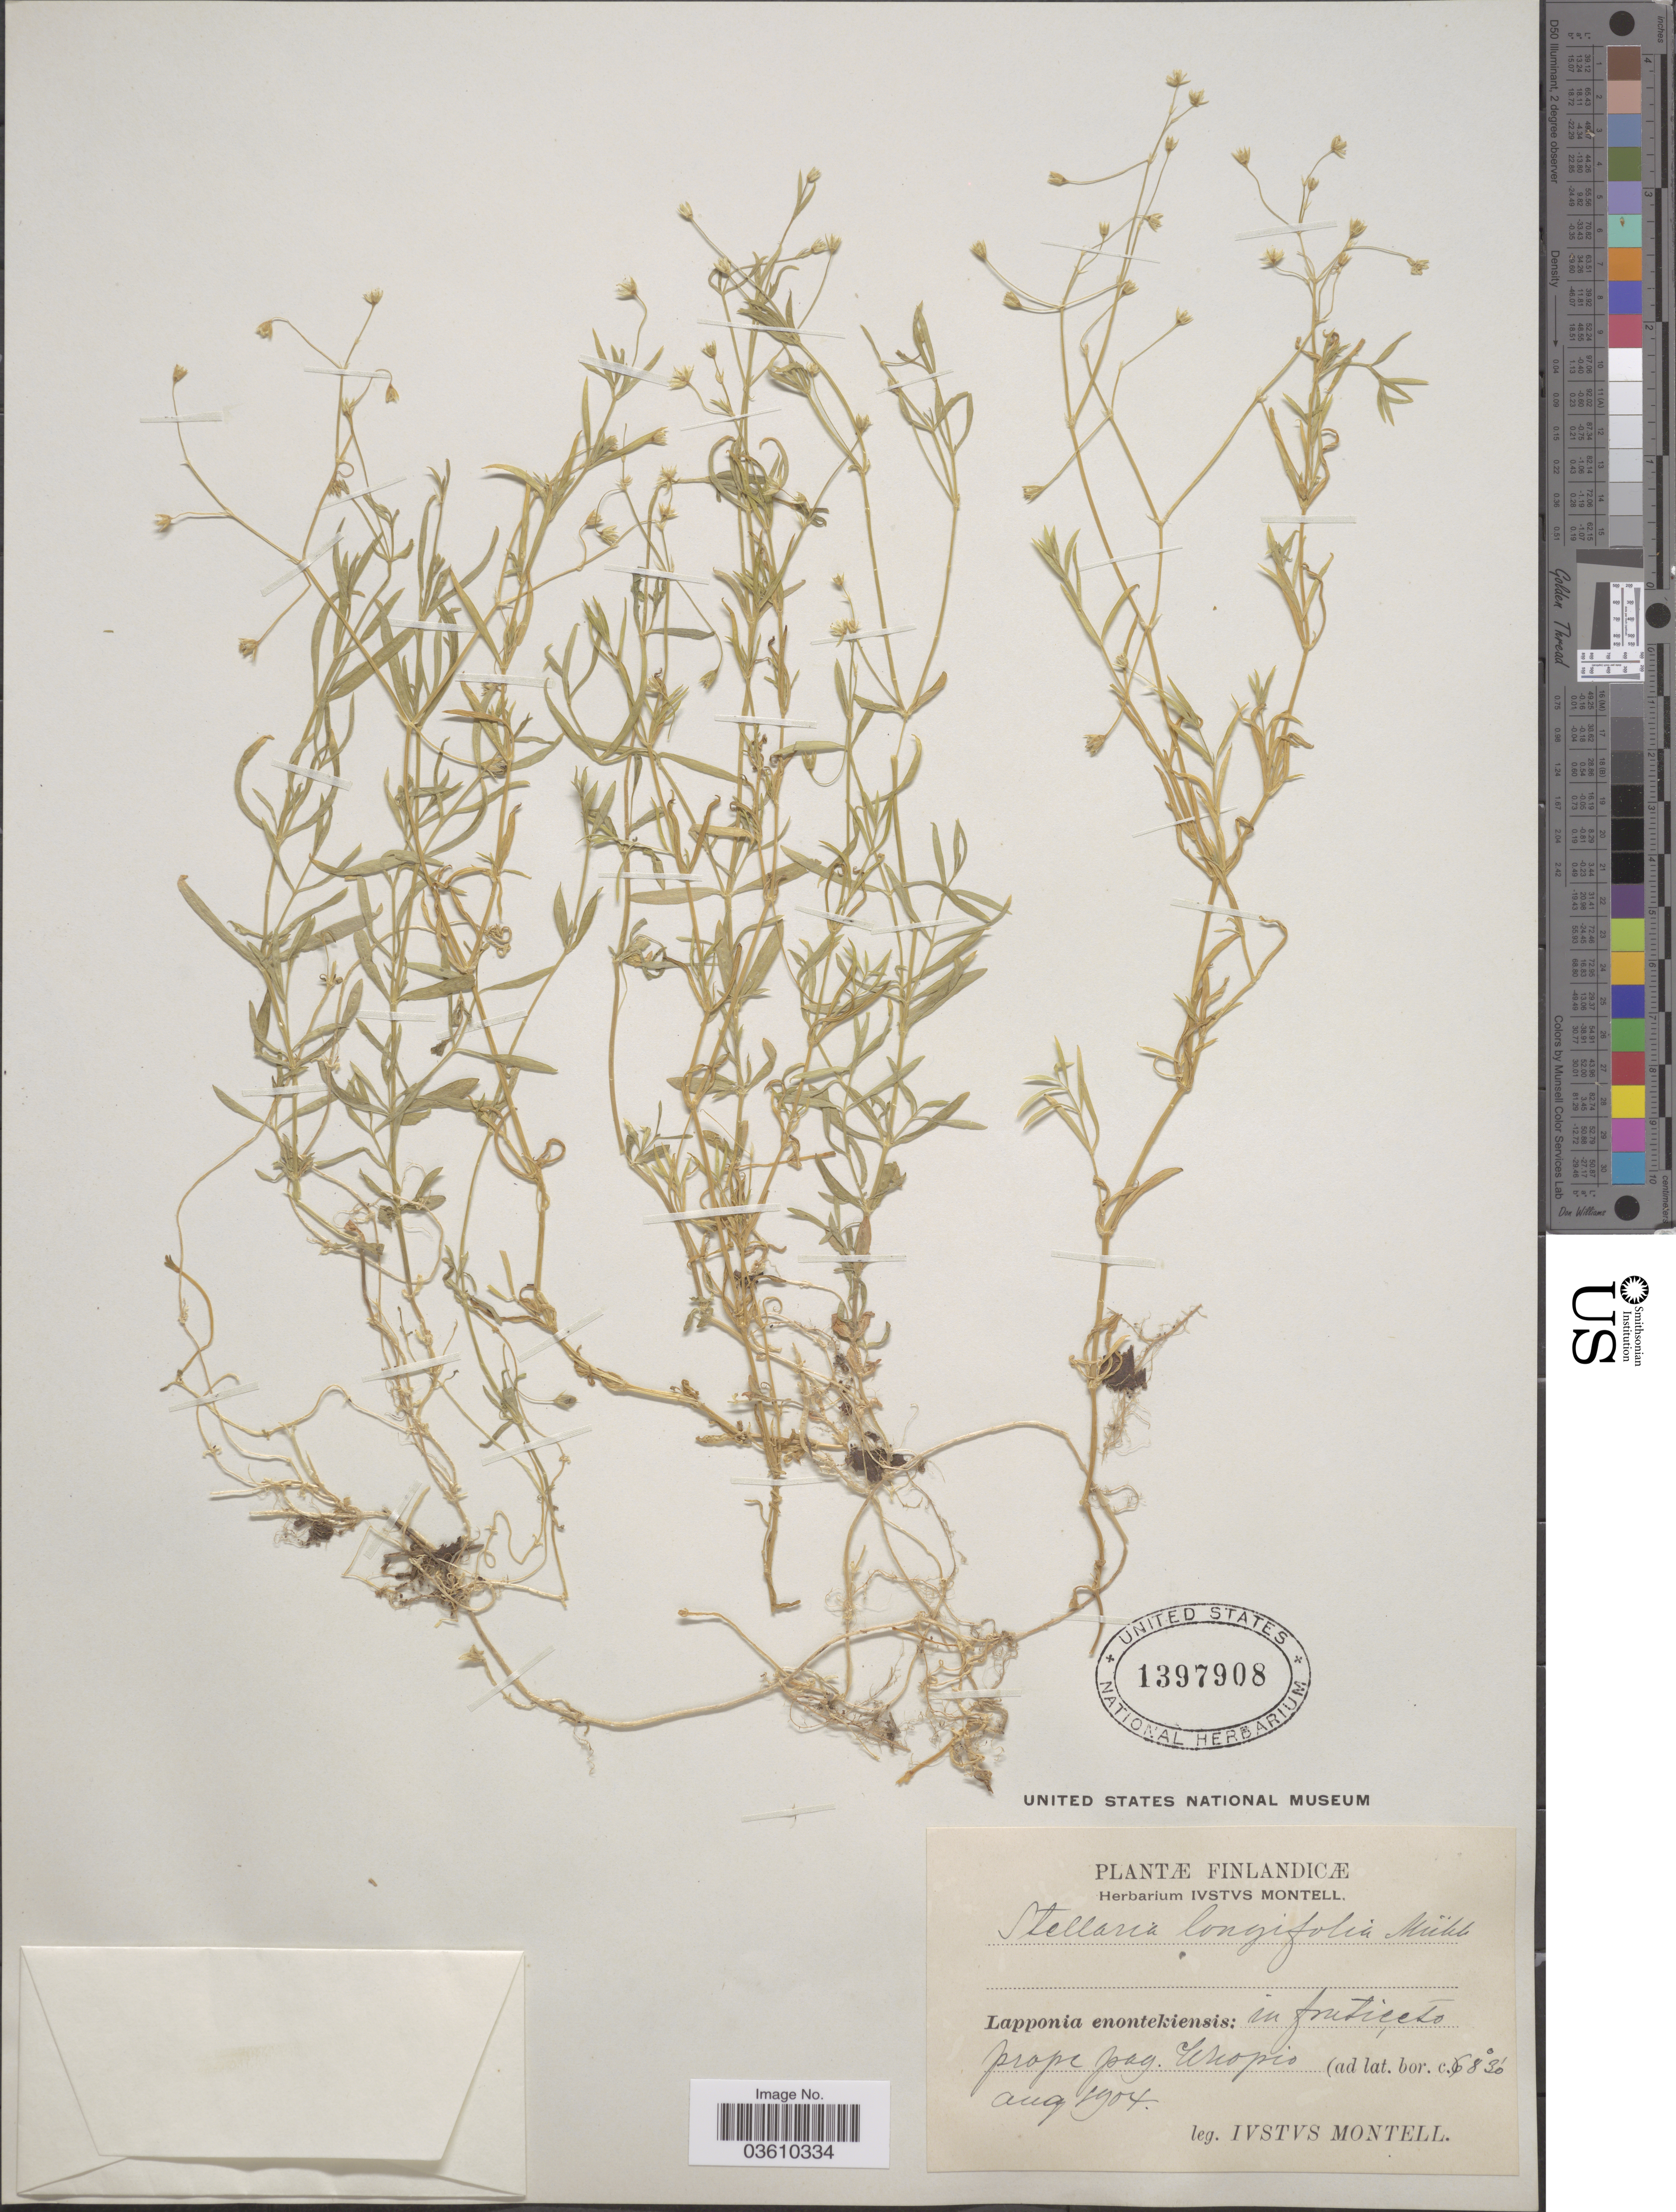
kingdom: Plantae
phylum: Tracheophyta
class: Magnoliopsida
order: Caryophyllales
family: Caryophyllaceae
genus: Stellaria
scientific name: Stellaria longifolia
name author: Muhl. ex Willd.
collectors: I. Montell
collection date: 1904-08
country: Finland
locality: Lapponia enontekiensis: in fruticeto prope pag. Ukopio.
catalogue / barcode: US 1397908